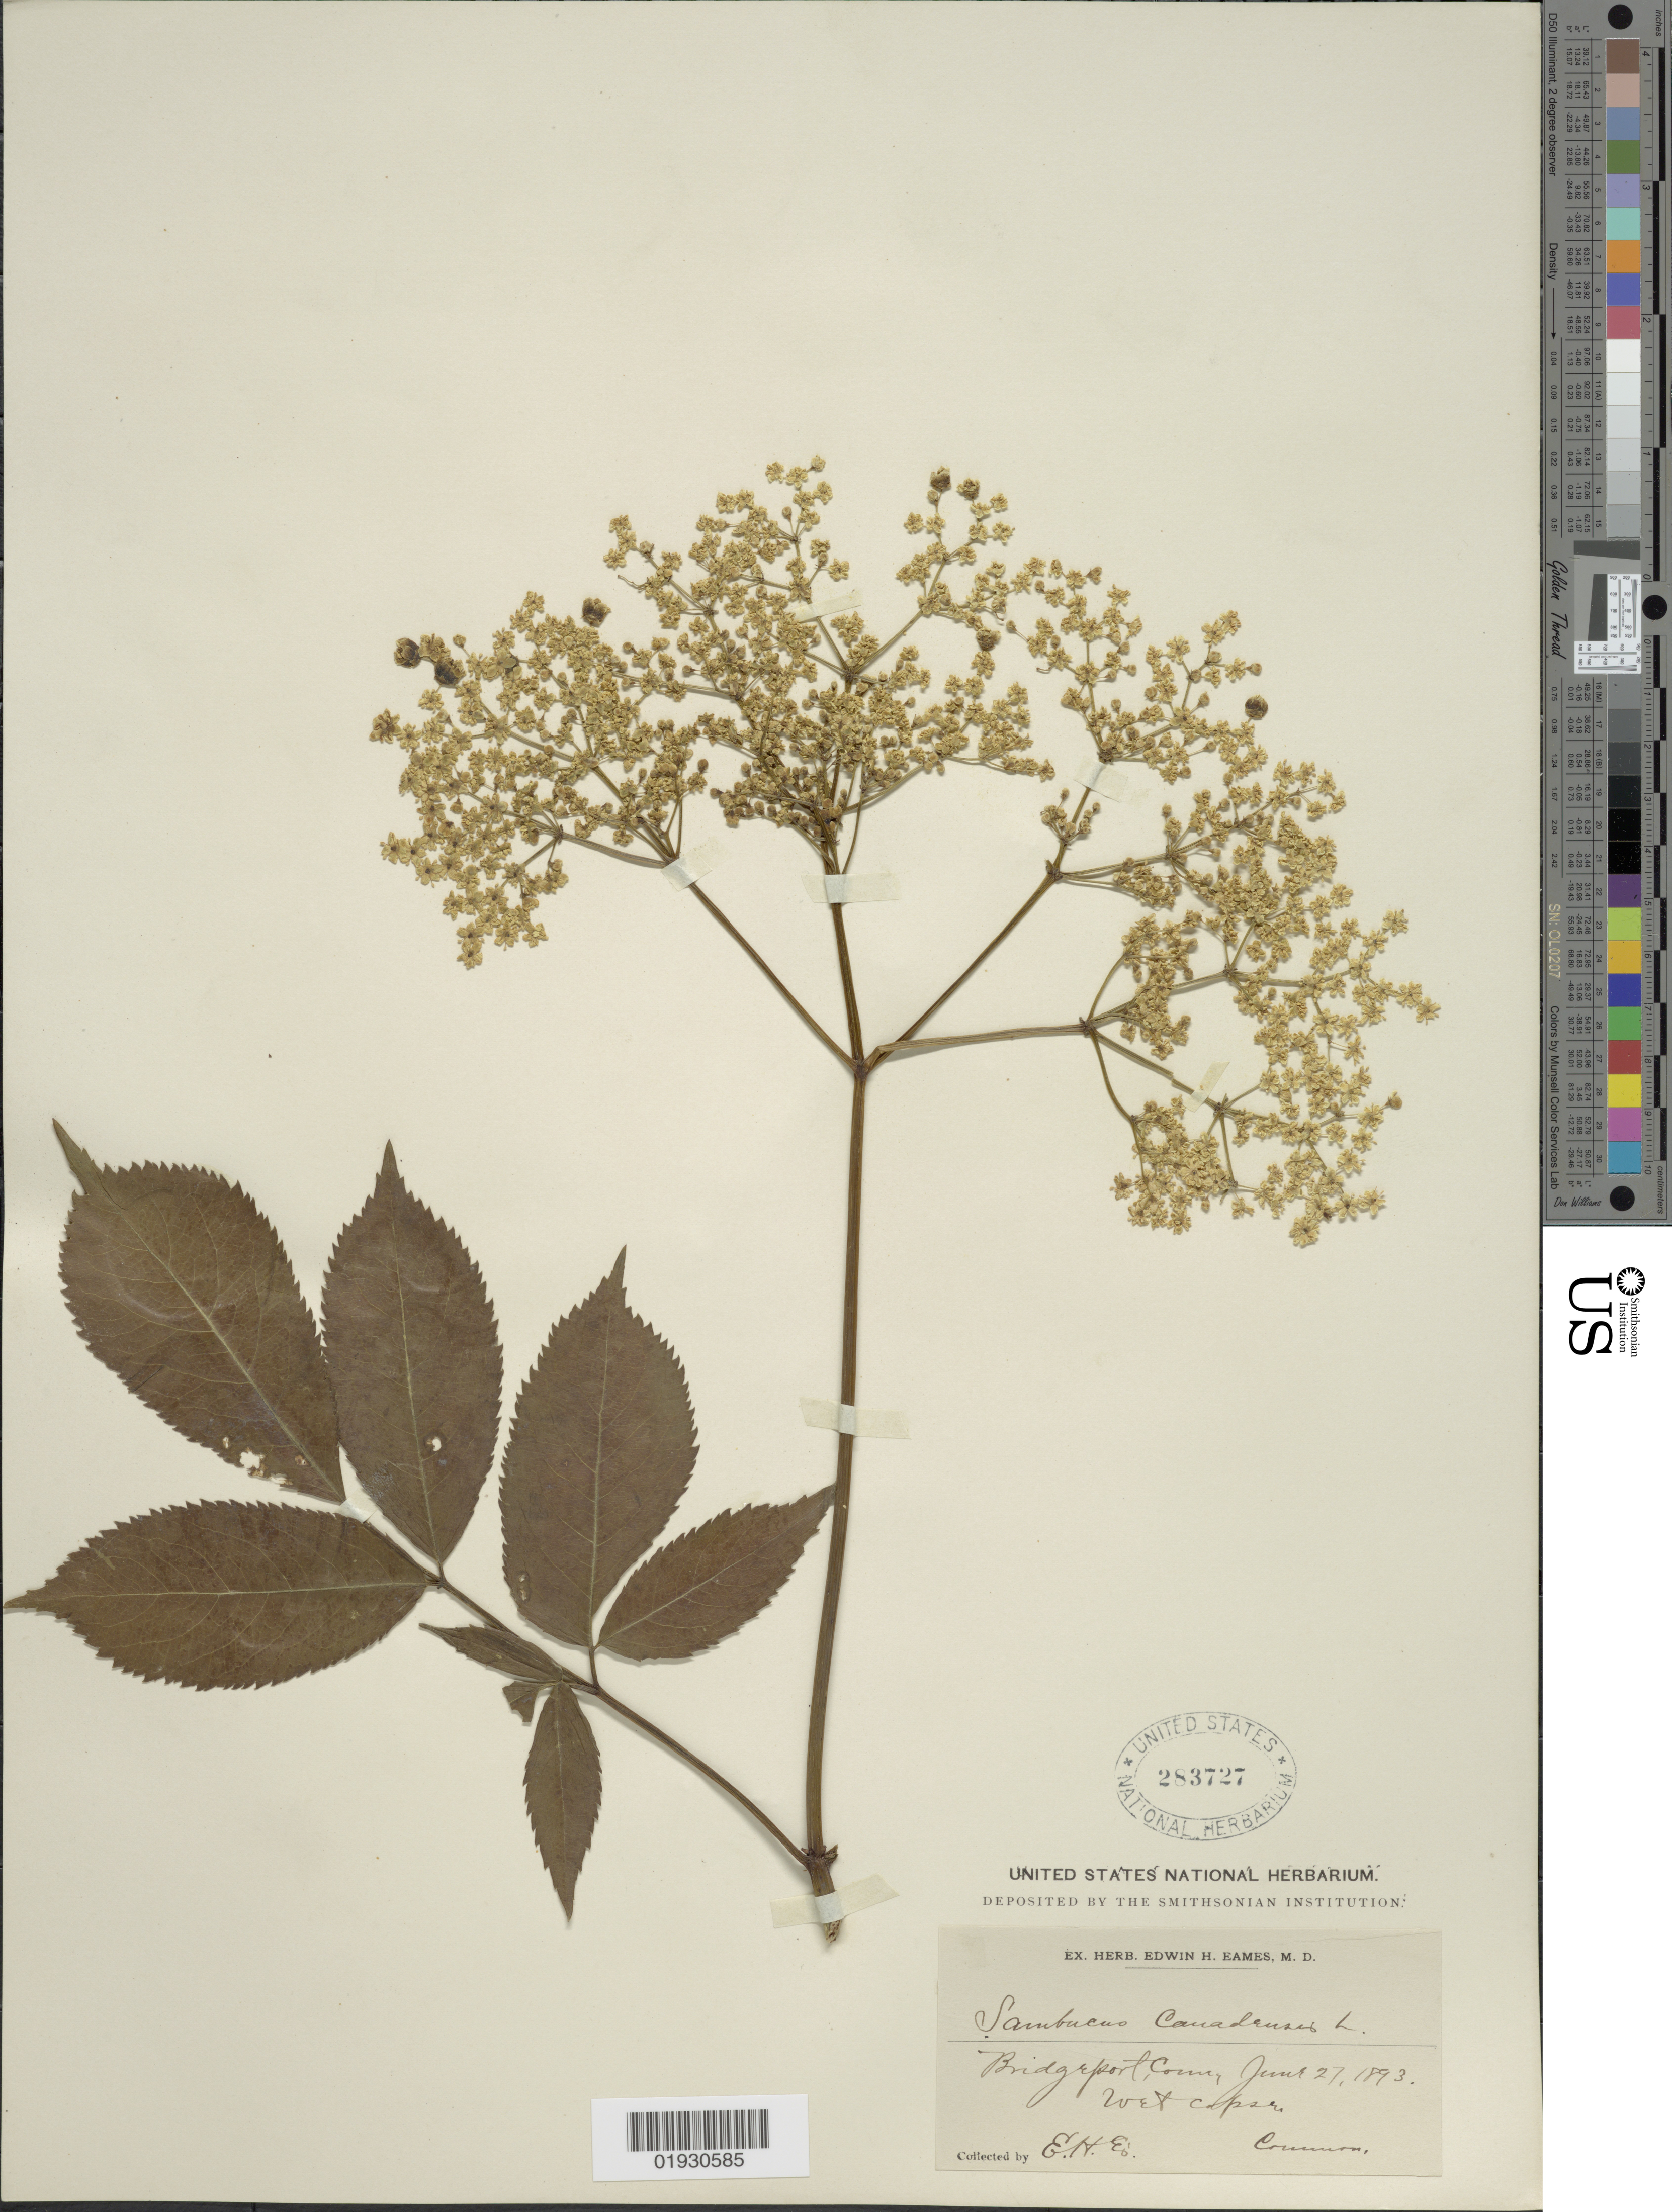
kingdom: Plantae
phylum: Tracheophyta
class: Magnoliopsida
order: Dipsacales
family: Viburnaceae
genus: Sambucus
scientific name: Sambucus canadensis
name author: L.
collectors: E. H. Eames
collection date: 1893-06-27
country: United States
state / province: Connecticut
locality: Bridgeport.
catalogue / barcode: US 283727